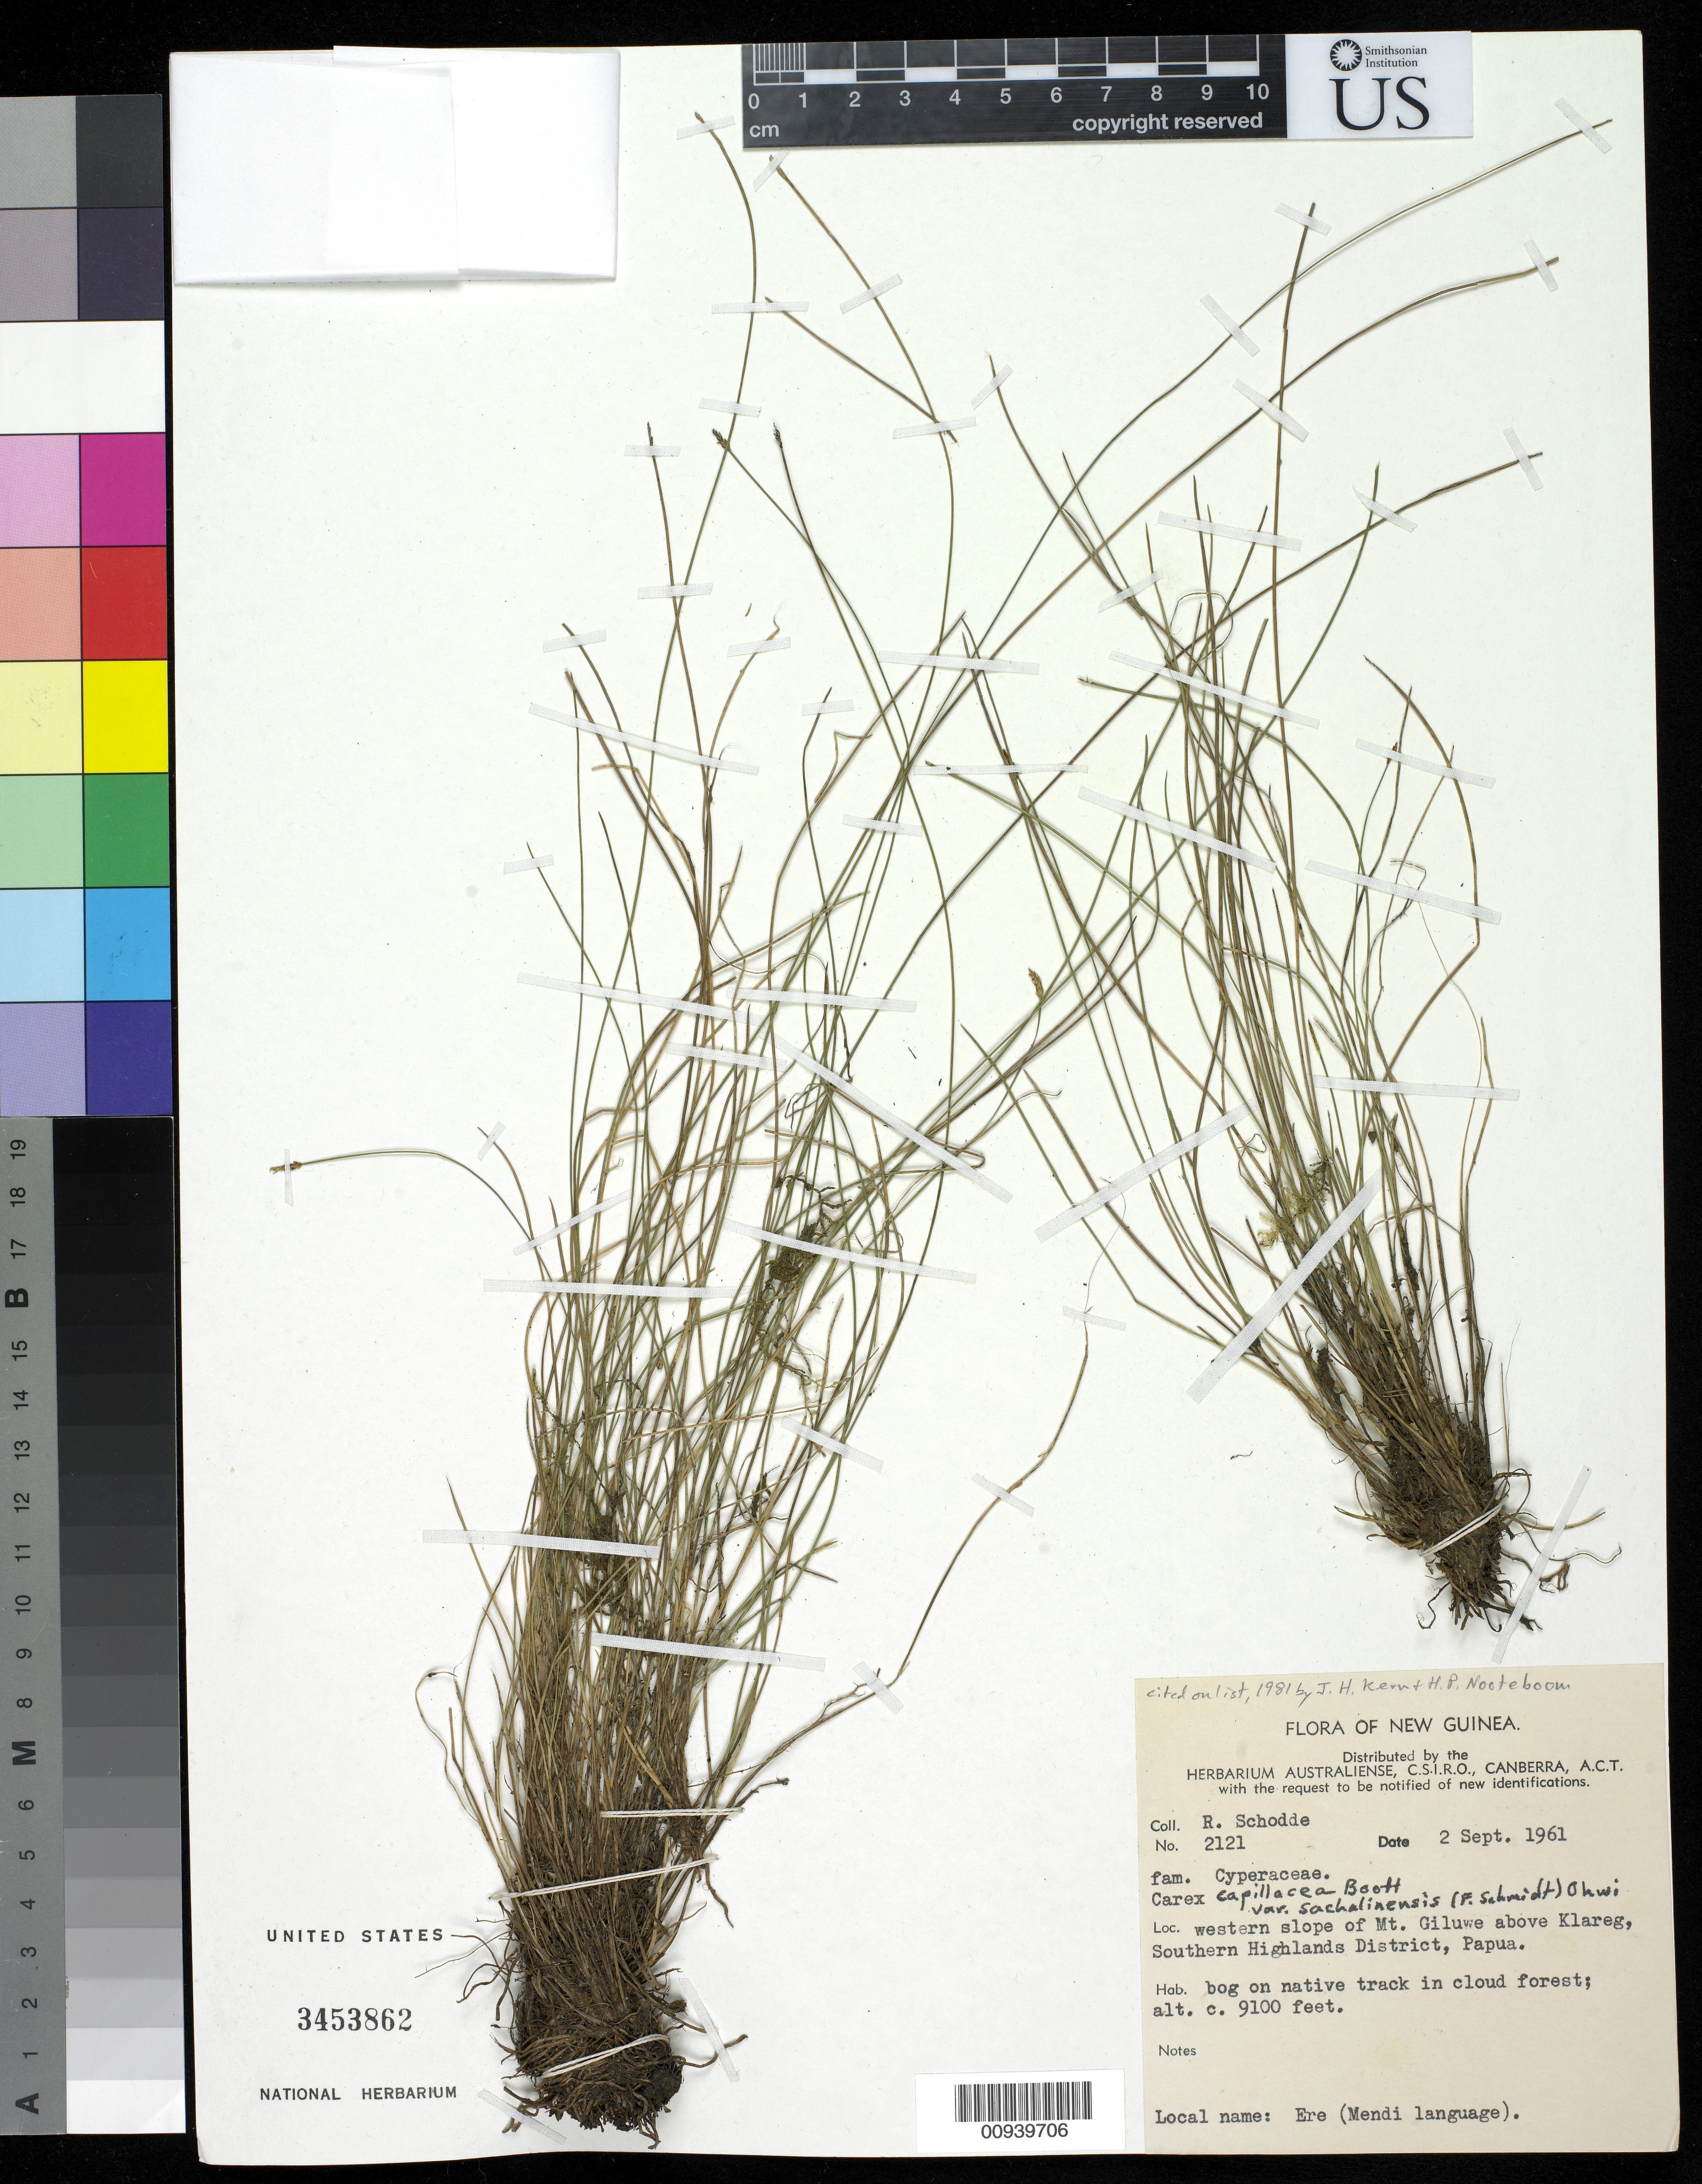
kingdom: Plantae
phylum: Tracheophyta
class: Liliopsida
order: Poales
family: Cyperaceae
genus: Carex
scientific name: Carex capillacea var. sachalinensis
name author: (F. Schmidt) Ohwi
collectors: R. Schodde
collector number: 2121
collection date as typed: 02 Sep 1961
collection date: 1961-09-02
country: Papua New Guinea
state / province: Southern Highlands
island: New Guinea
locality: Western slope of Mt. Giluwe, above Klareg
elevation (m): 2774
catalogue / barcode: US 3453862